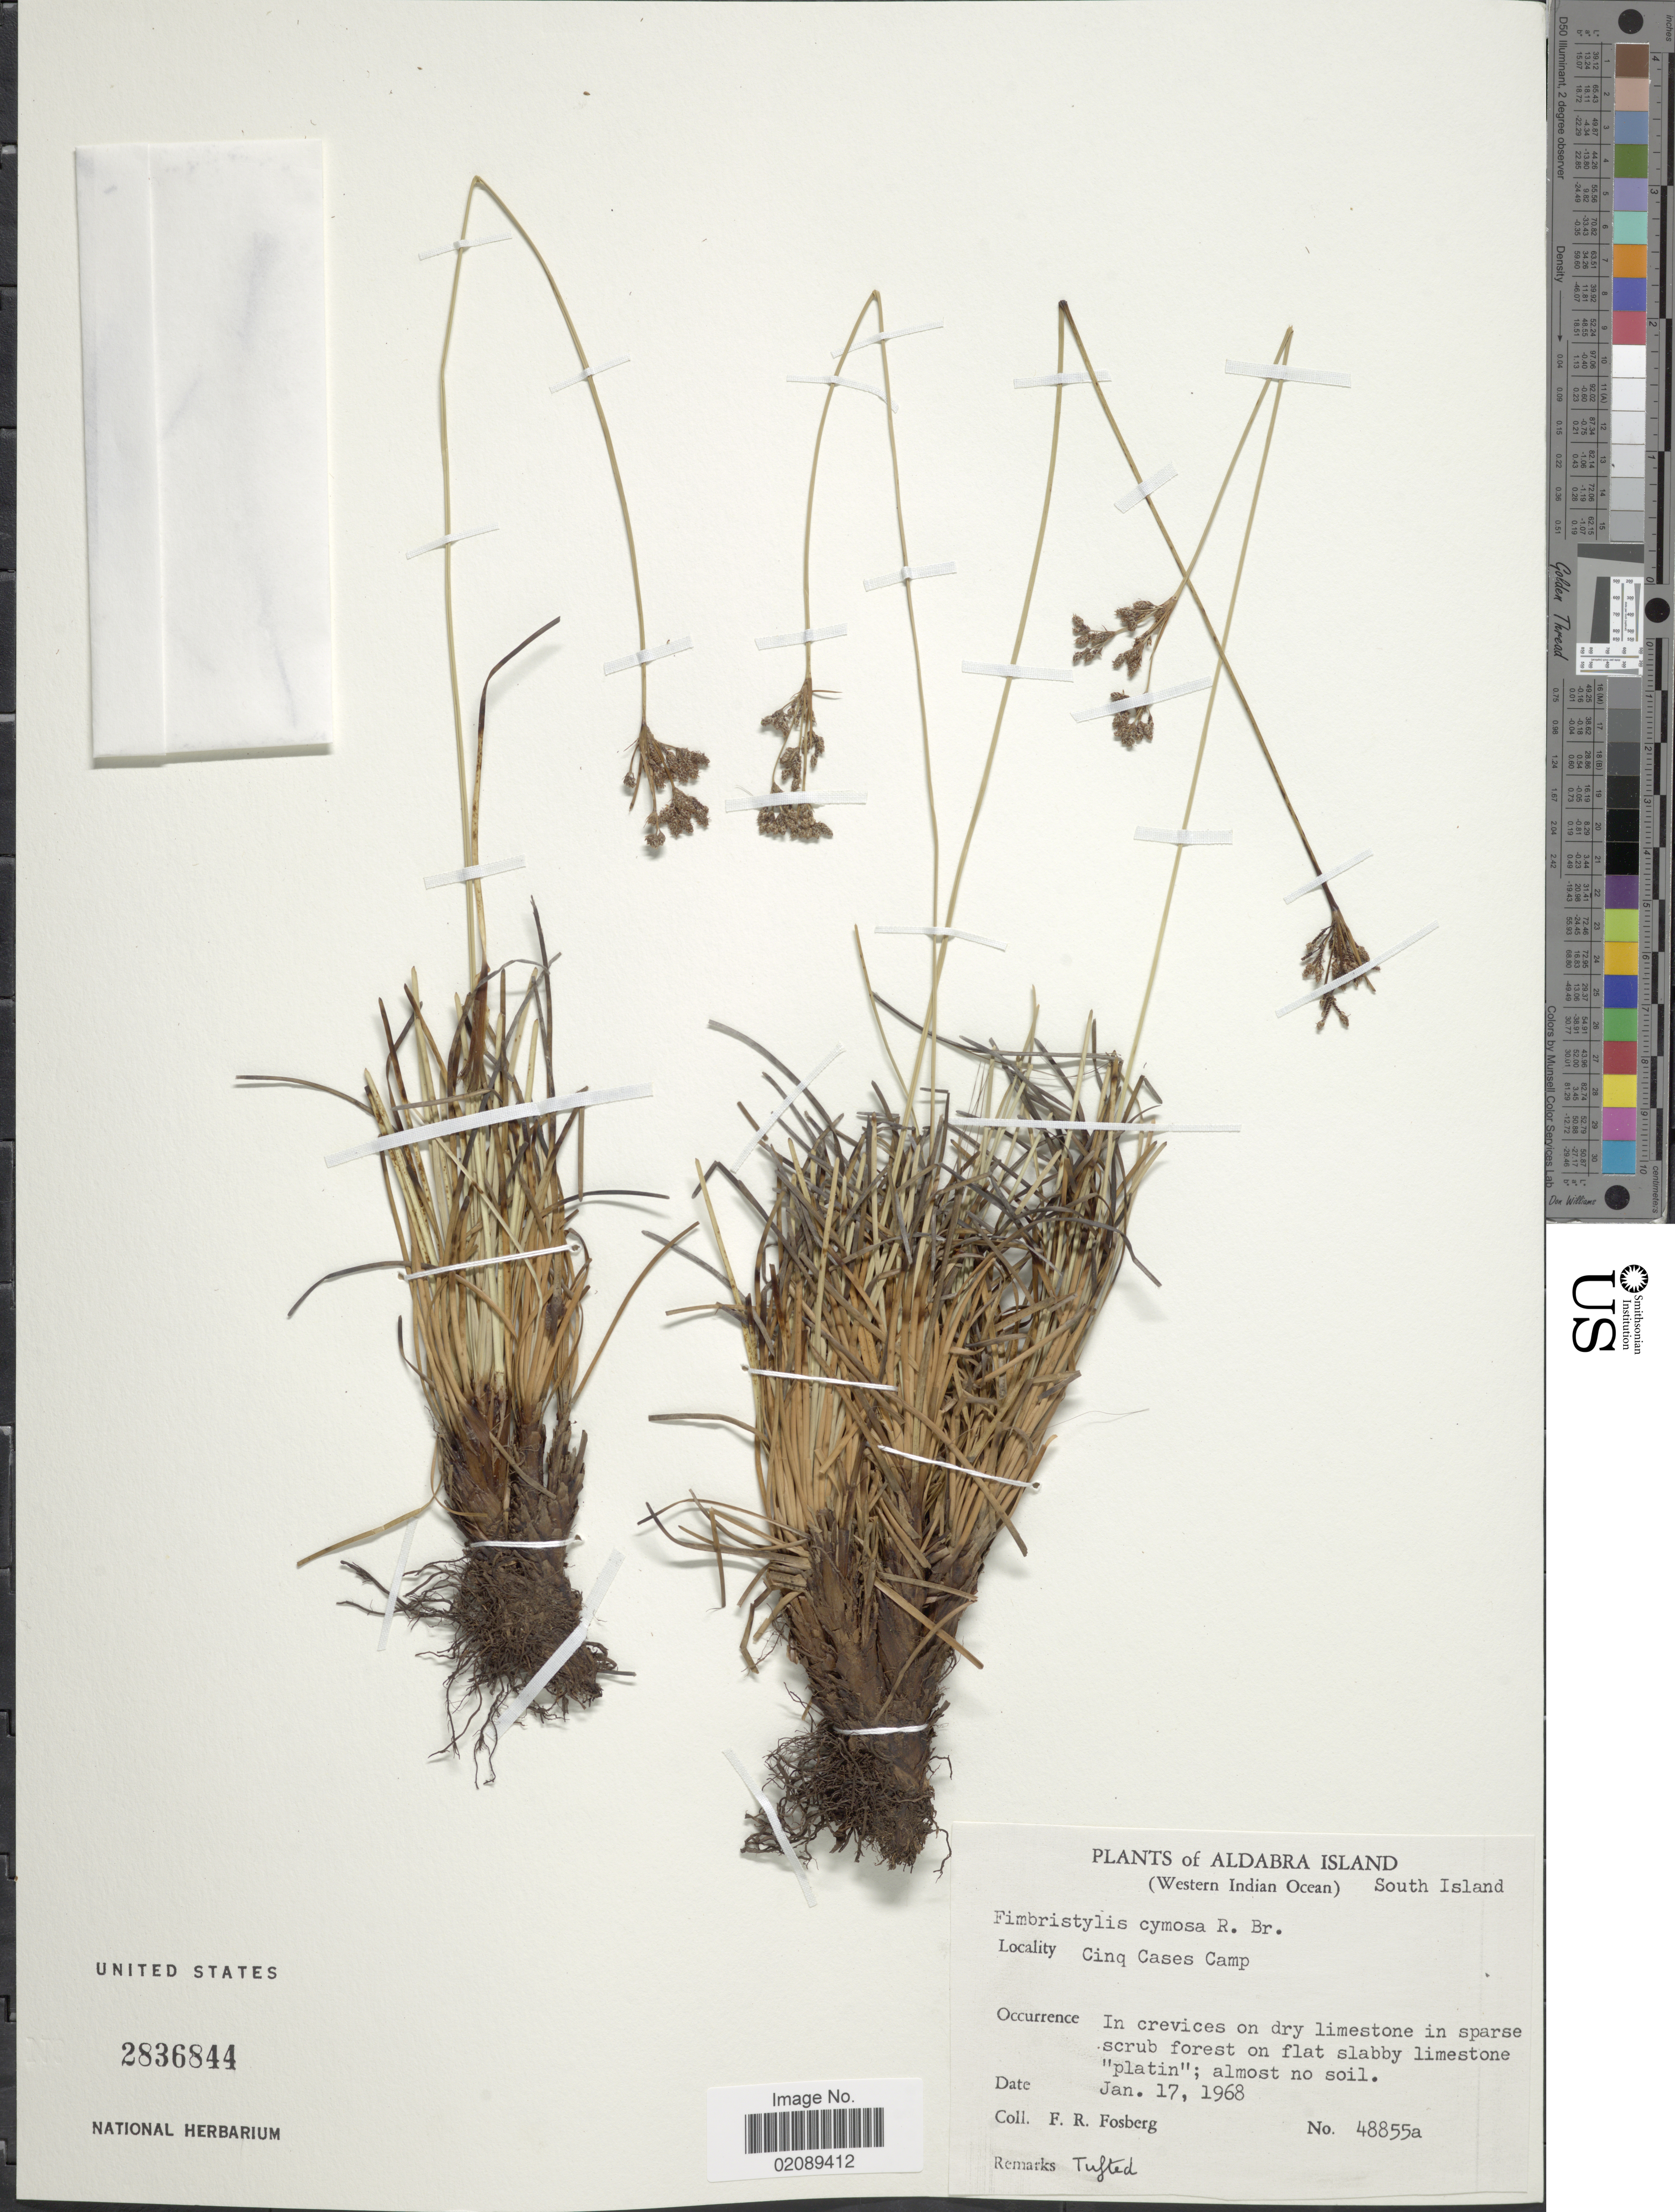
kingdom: Plantae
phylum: Tracheophyta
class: Liliopsida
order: Poales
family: Cyperaceae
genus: Fimbristylis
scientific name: Fimbristylis cymosa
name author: R. Br.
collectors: F. R. Fosberg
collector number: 48855a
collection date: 1968-01-17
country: Seychelles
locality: Aldabra Island (Western Indian Ocean), South Island, Cinq Cases Camp, in crevices on dry limestone in psarse scrub forest on flat slabby limestone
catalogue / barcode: US 2836844